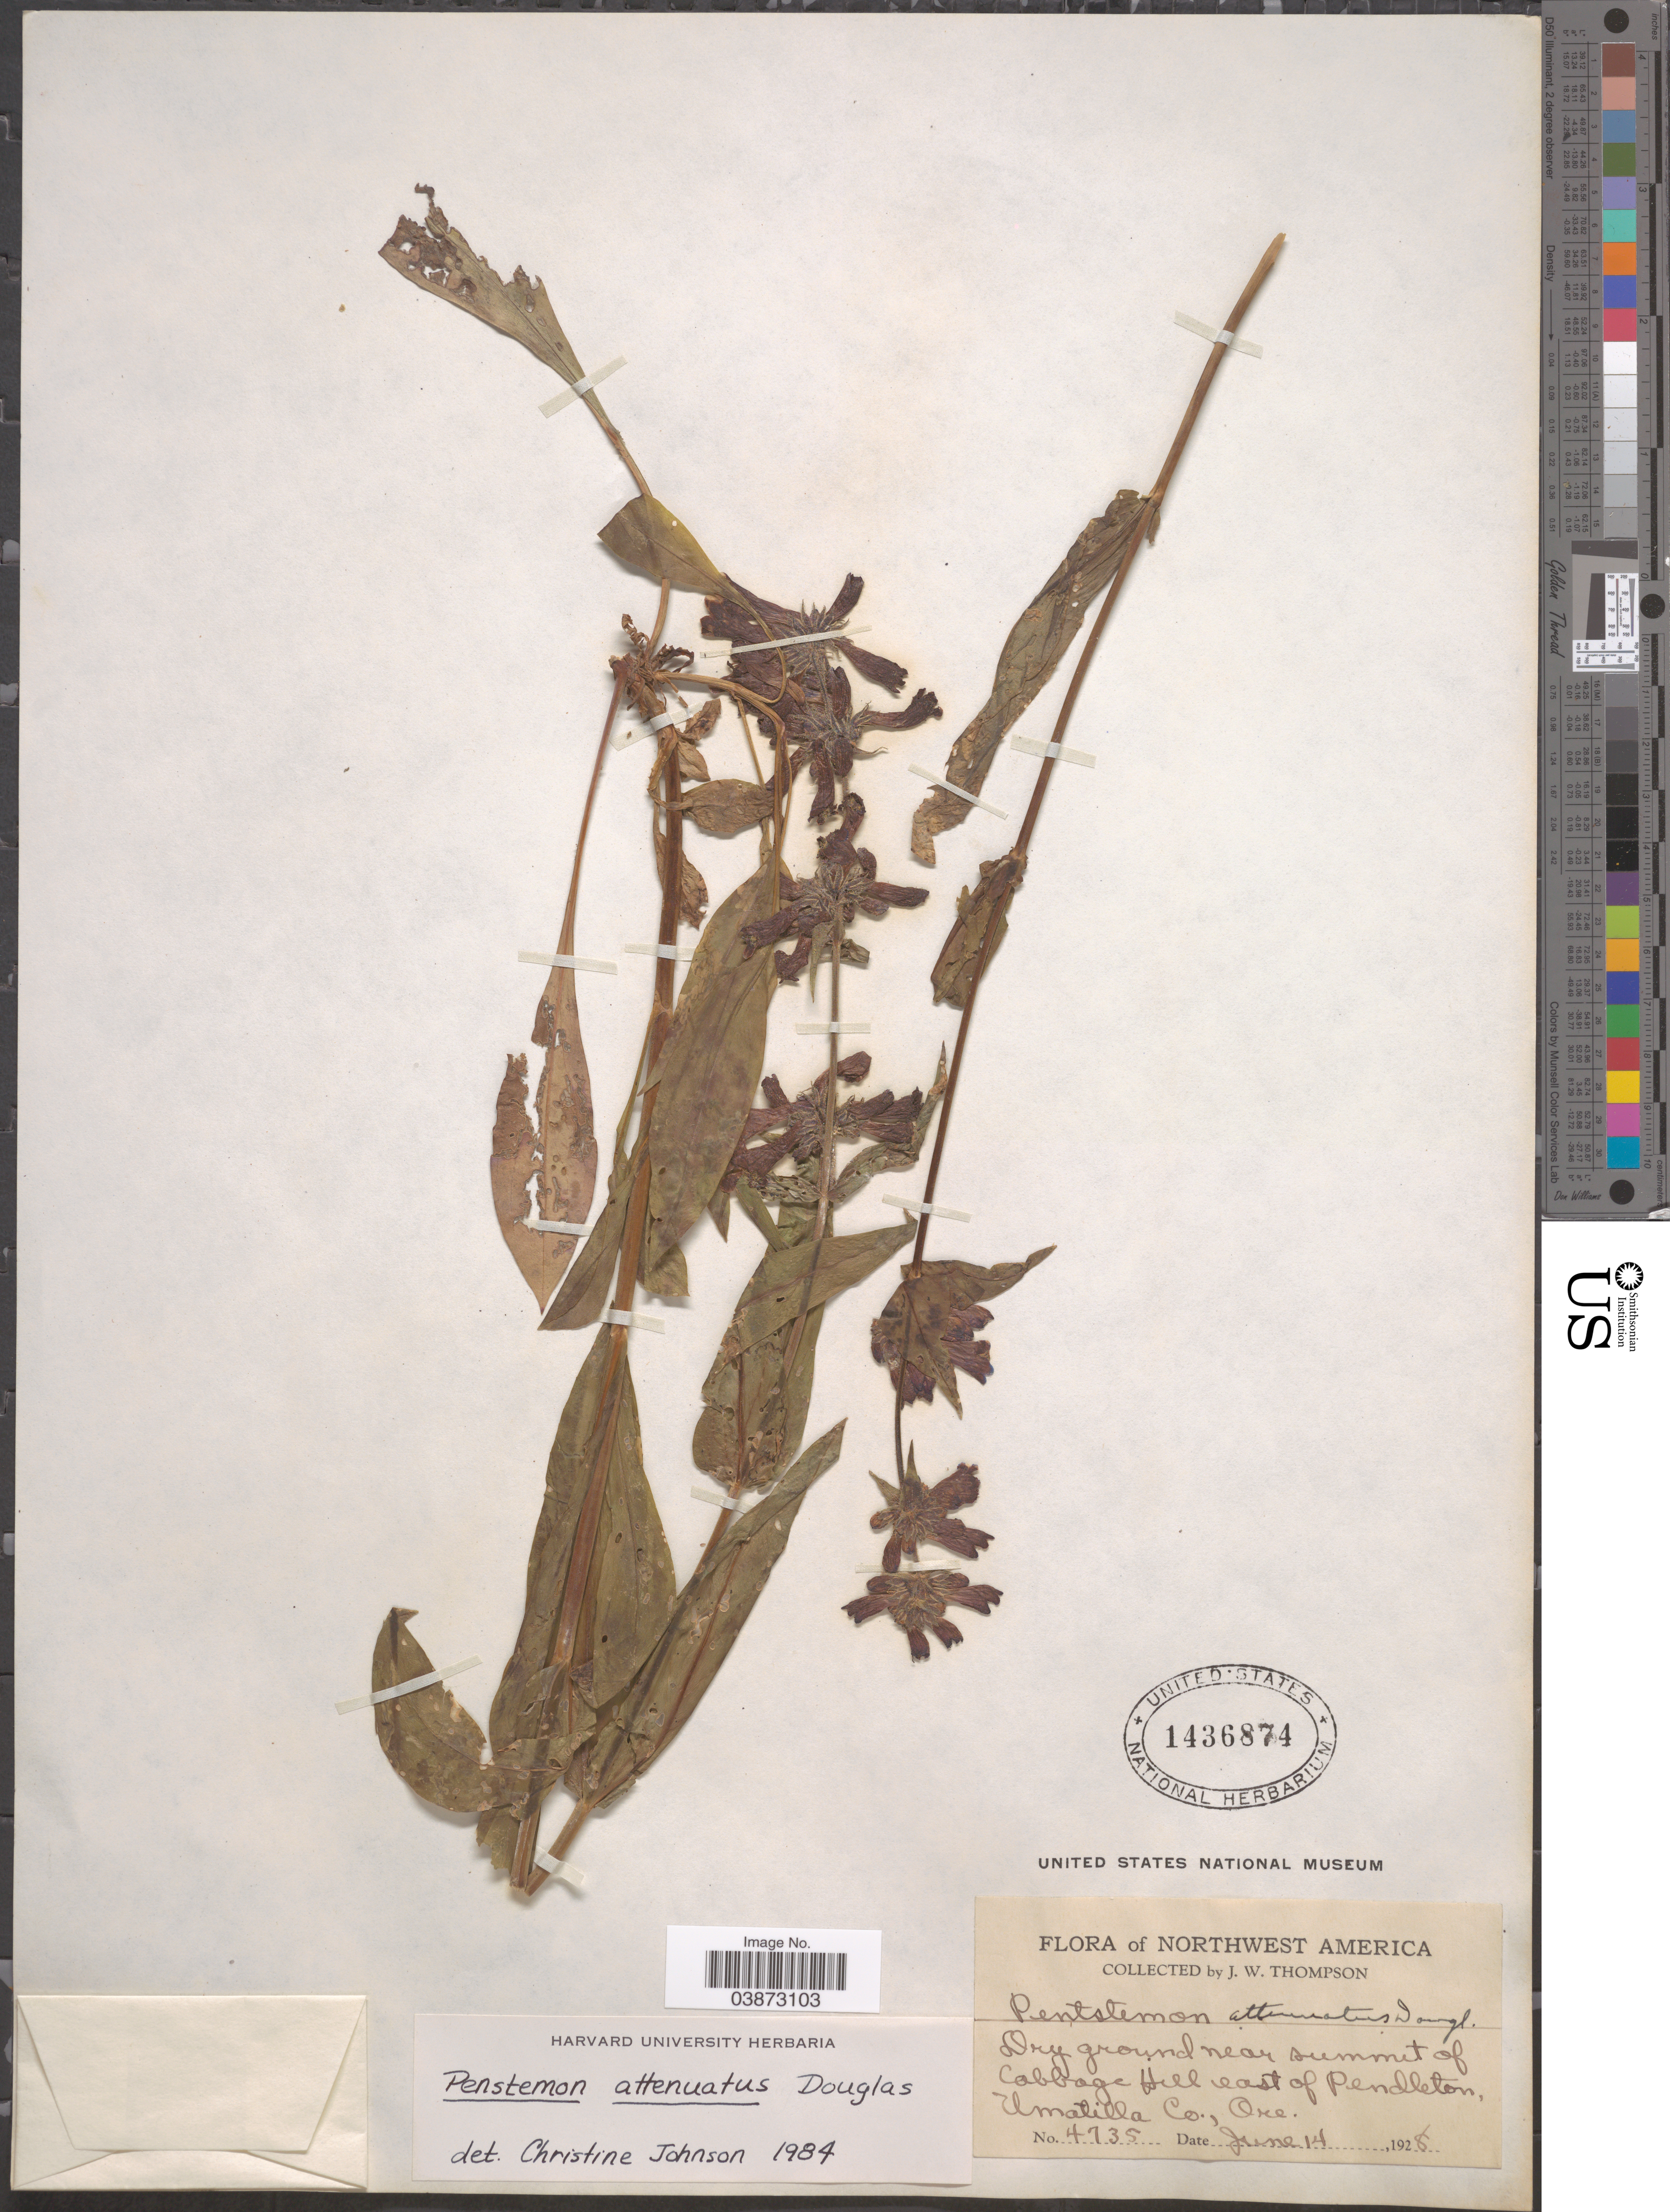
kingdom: Plantae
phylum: Tracheophyta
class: Magnoliopsida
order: Lamiales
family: Plantaginaceae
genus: Penstemon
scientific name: Penstemon attenuatus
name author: Douglas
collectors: J. Thompson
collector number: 4735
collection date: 1928-06-14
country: United States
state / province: Oregon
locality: Dry ground near summit of Cabbage Hill east of Pendleton. Ulmatilla Co.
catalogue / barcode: US 1436874